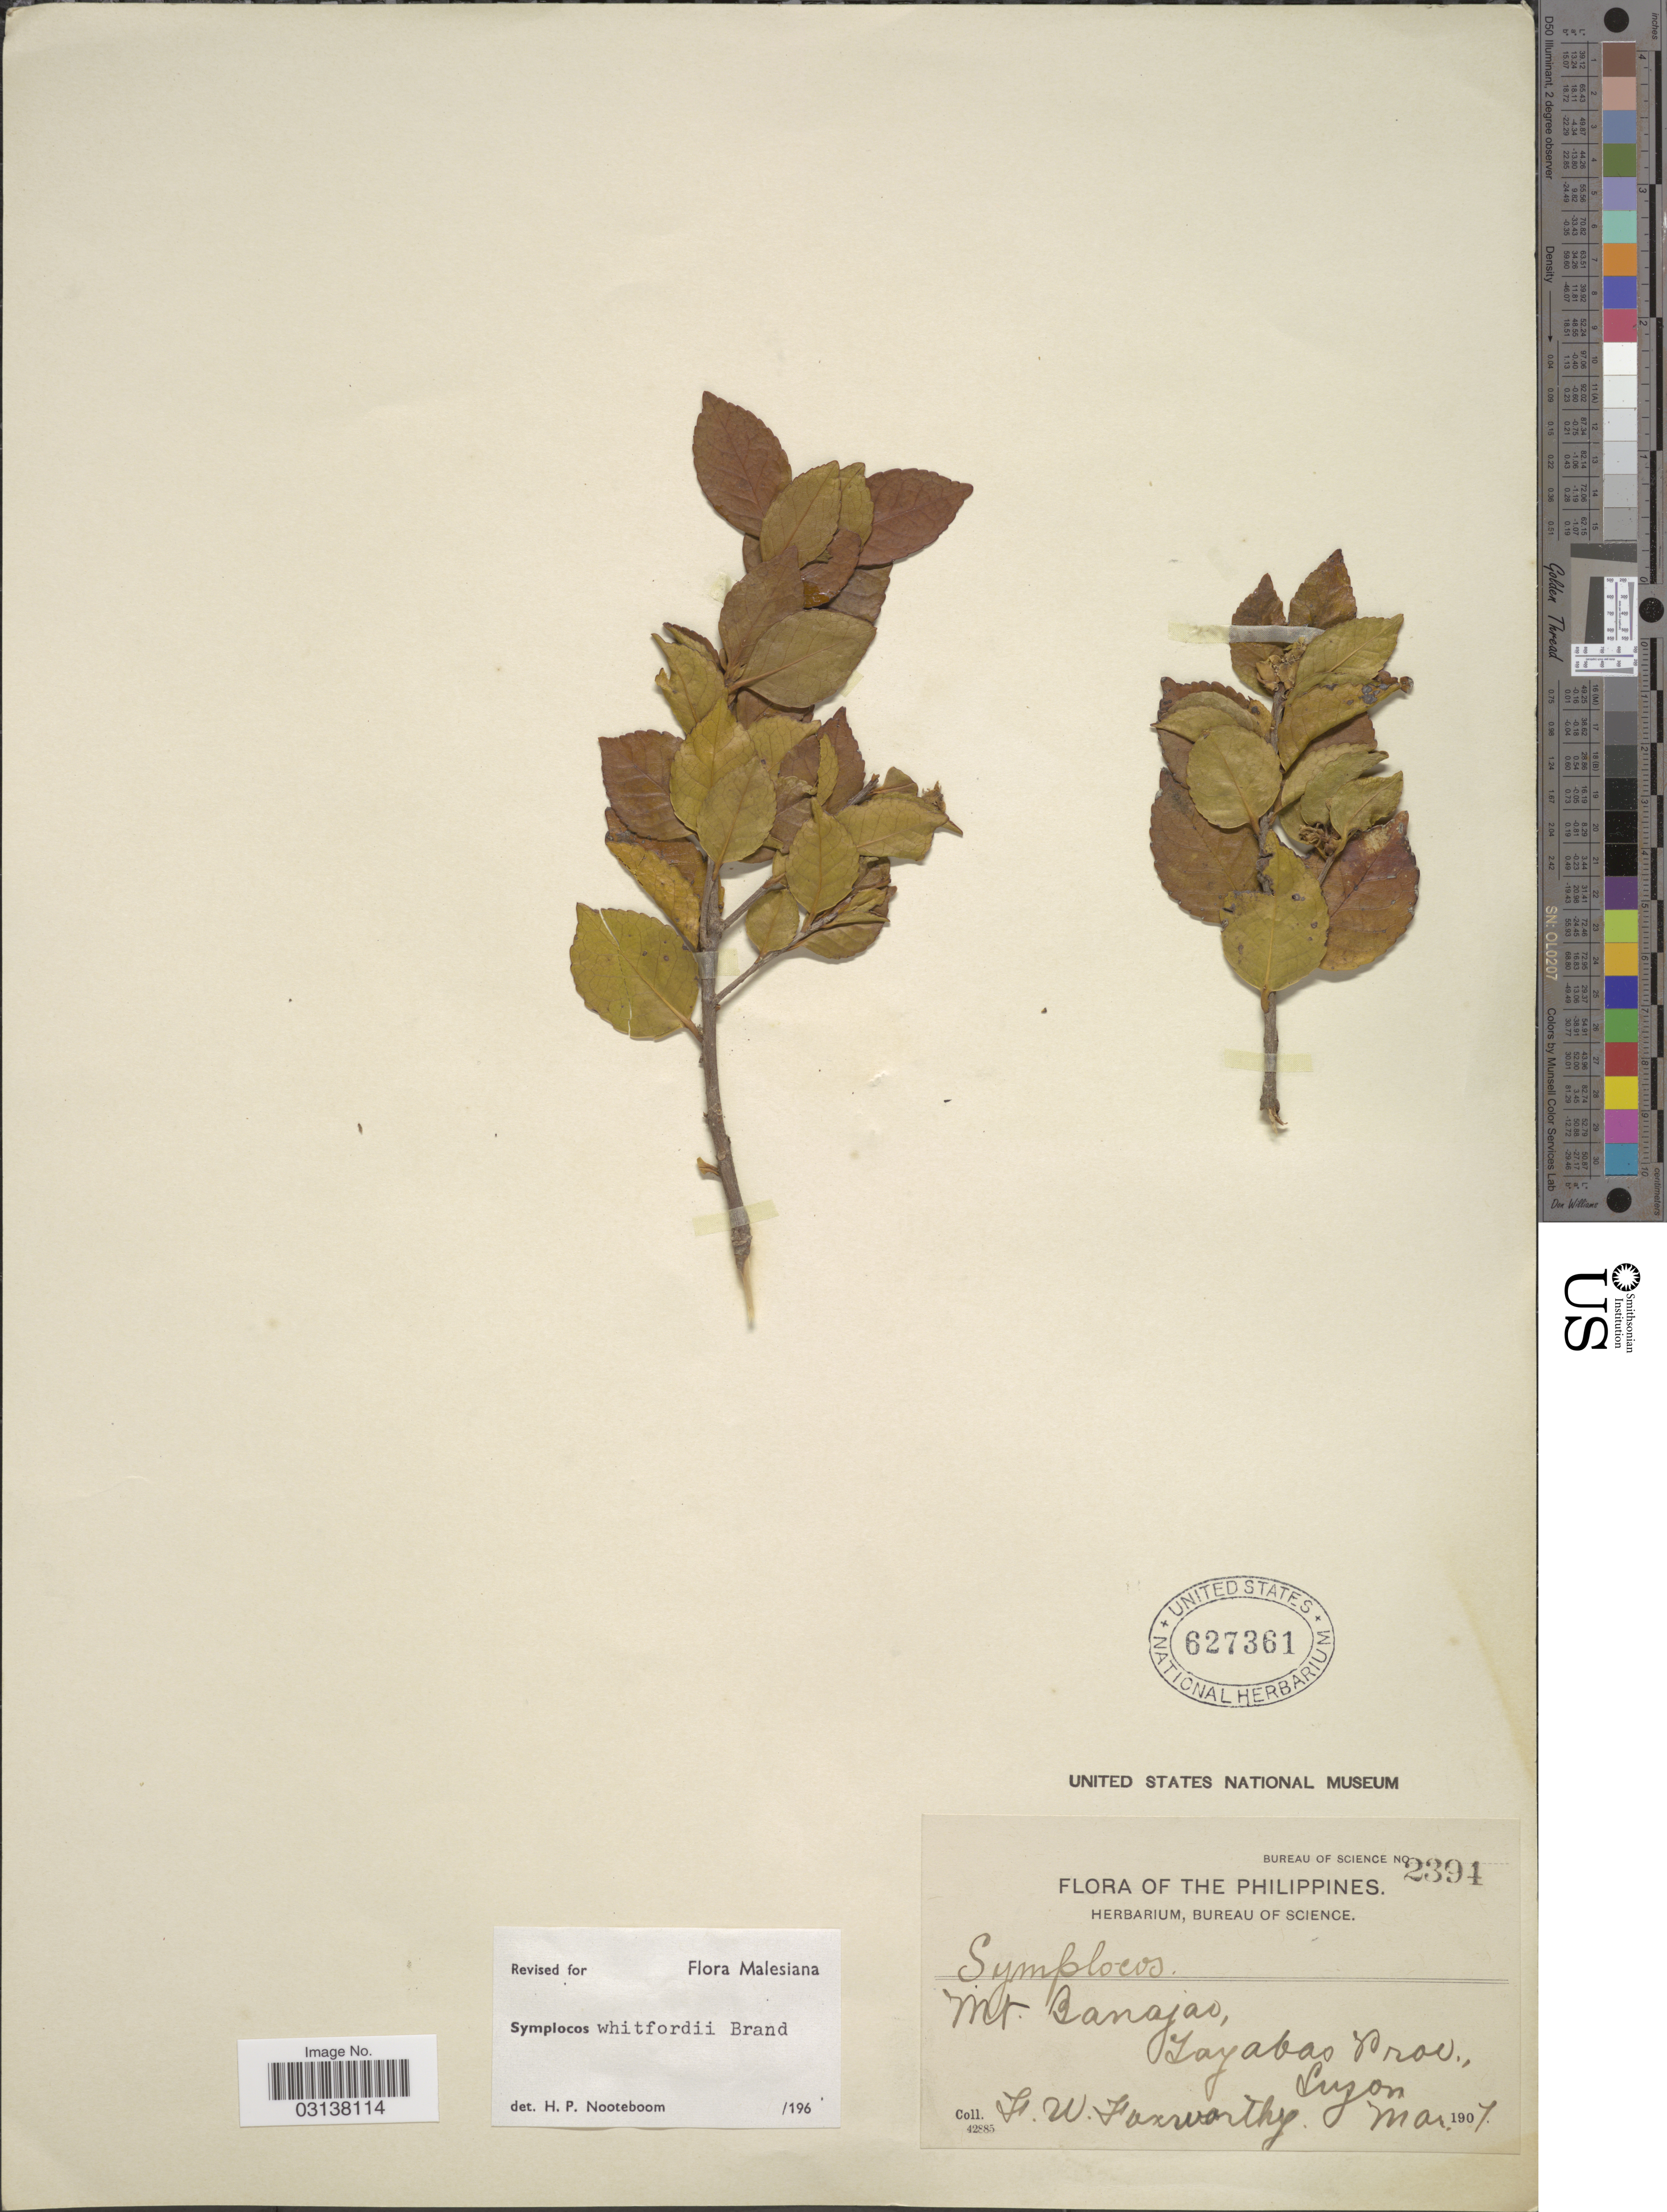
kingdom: Plantae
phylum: Tracheophyta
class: Magnoliopsida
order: Ericales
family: Symplocaceae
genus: Symplocos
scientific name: Symplocos whitfordii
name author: Brand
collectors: F. W. Foxworthy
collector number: Bureau of Science 2394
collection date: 1907-03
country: Philippines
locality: The Philippines. Mt. Banajao, Tayabas Prov., Luzon.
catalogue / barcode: US 627361